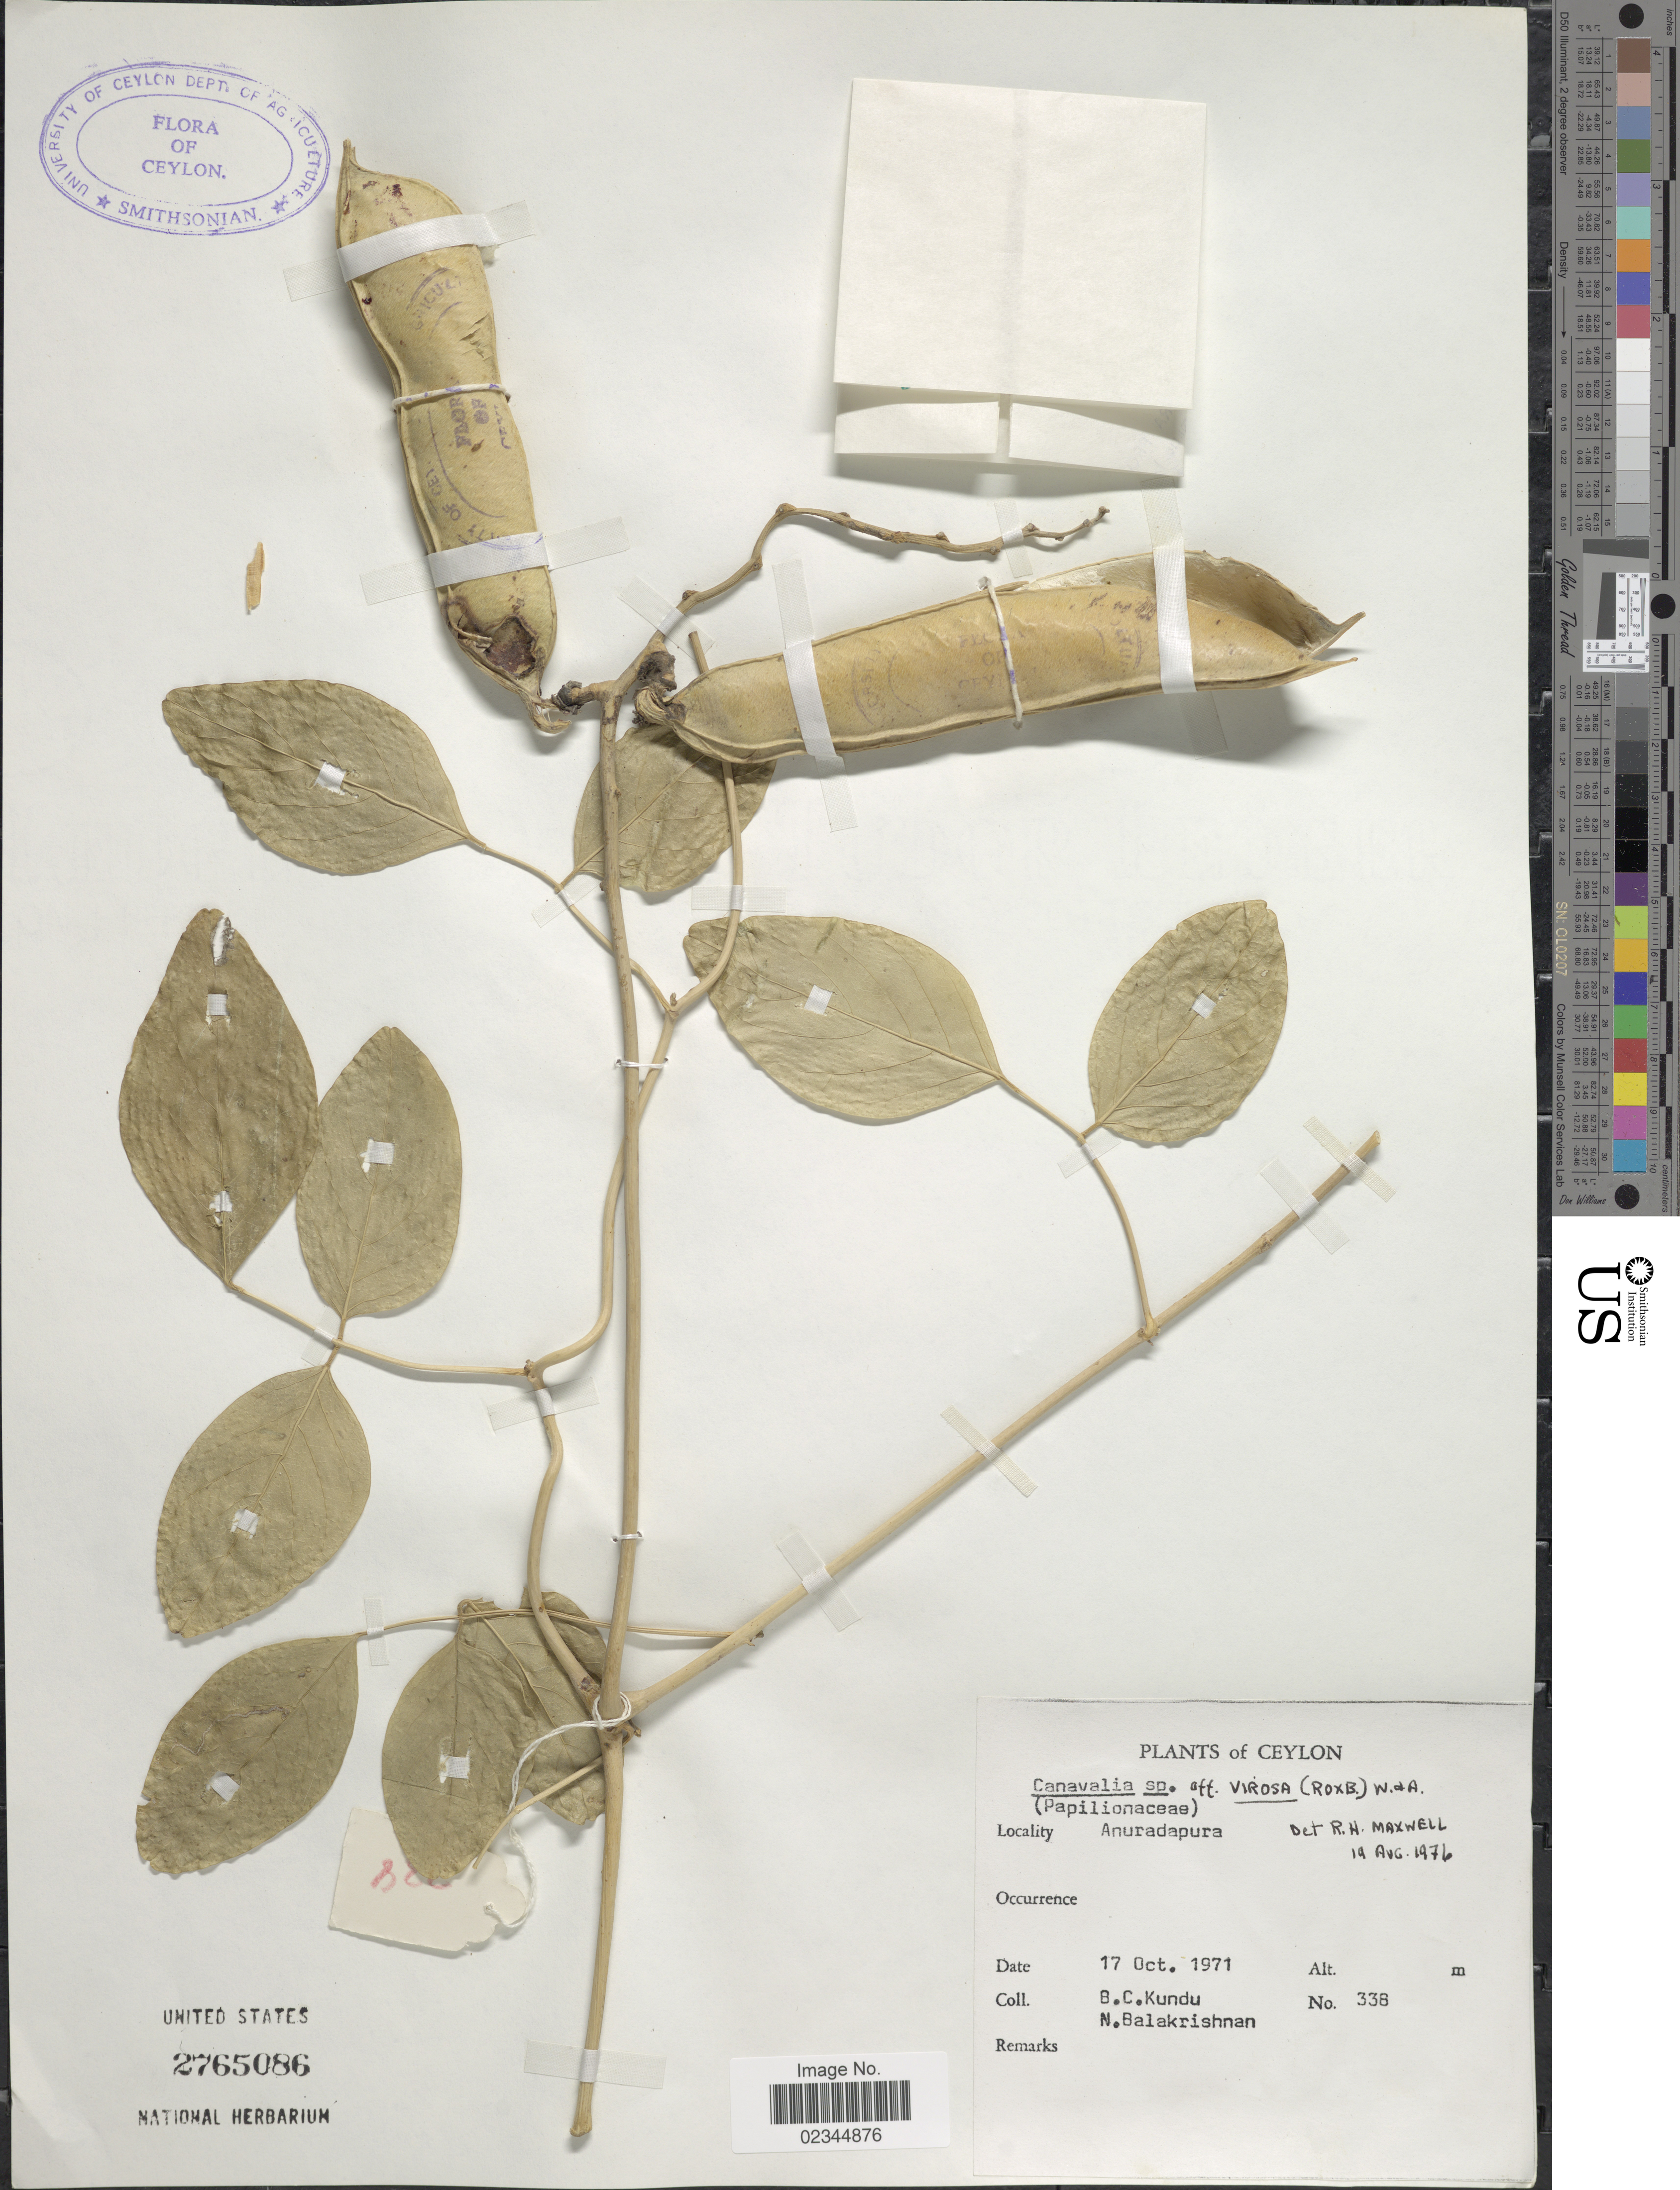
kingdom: Plantae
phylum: Tracheophyta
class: Magnoliopsida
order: Fabales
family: Fabaceae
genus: Canavalia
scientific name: Canavalia virosa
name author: (Roxb.) Wight & Arn.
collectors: B. C. Kundu & N. Balakrishnan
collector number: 338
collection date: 1971-10-17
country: Sri Lanka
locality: Ceylon, Anuradapura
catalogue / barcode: US 2765086